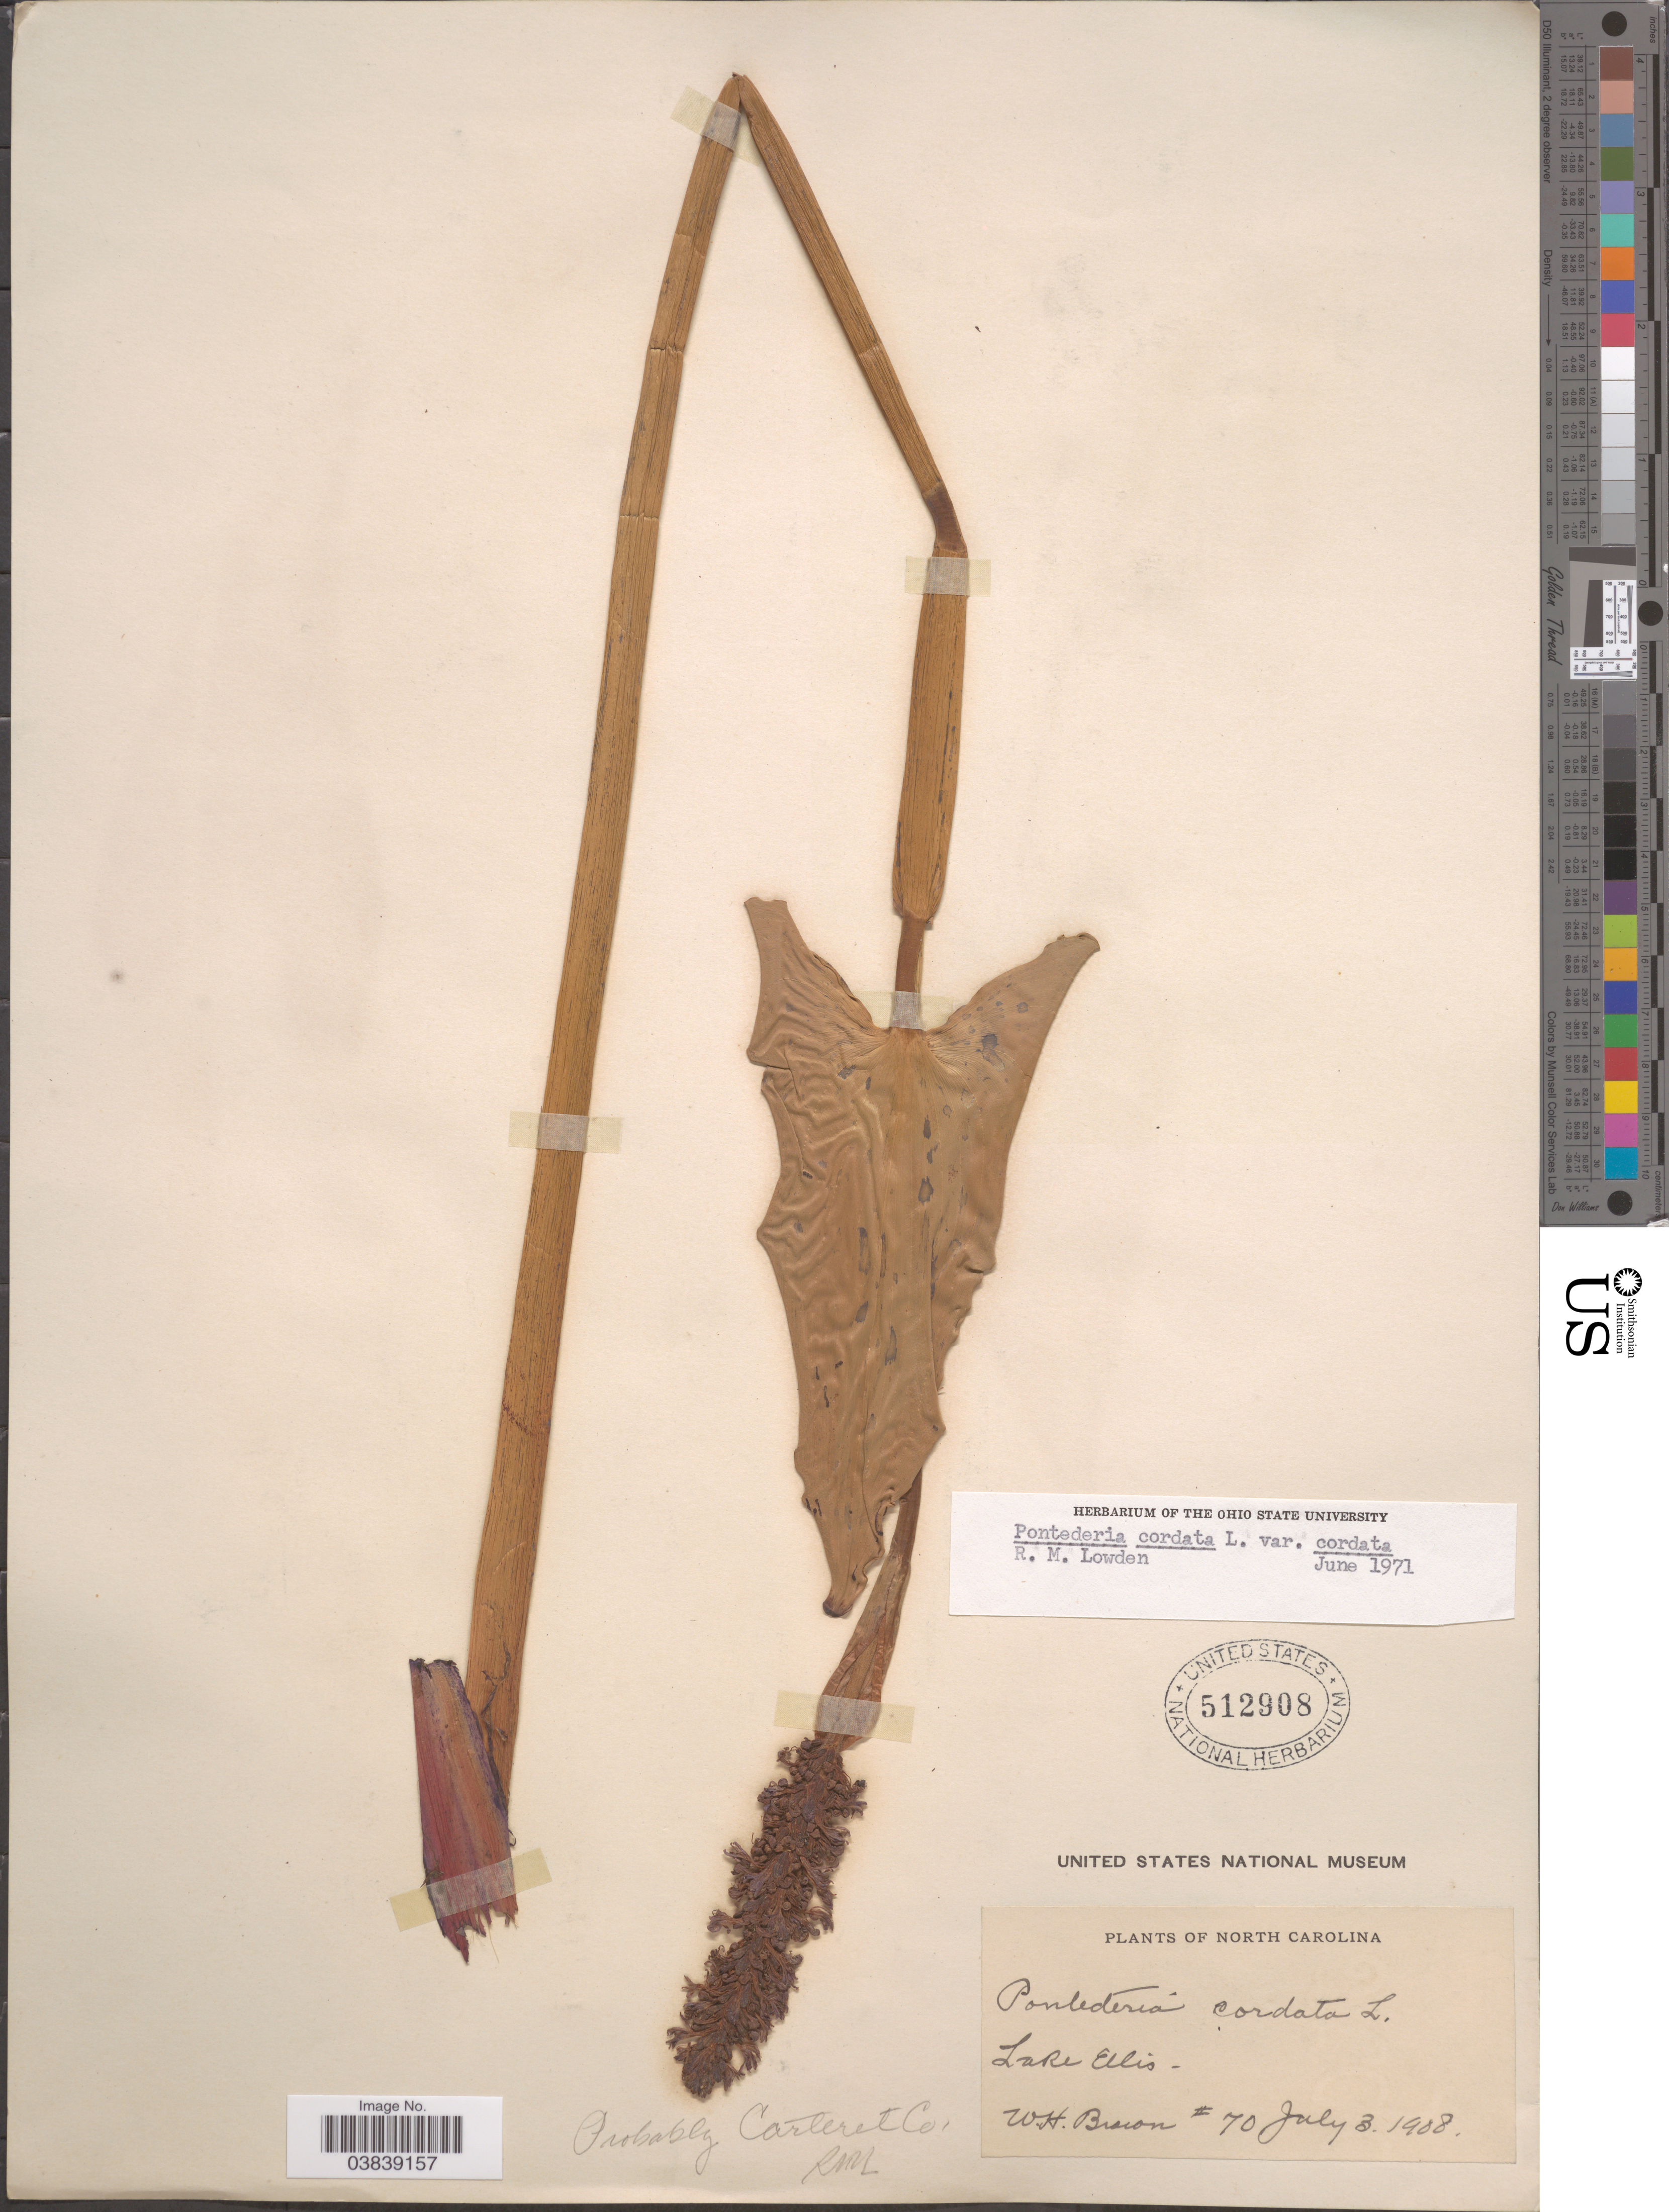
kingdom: Plantae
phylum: Tracheophyta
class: Liliopsida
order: Commelinales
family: Pontederiaceae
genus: Pontederia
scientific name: Pontederia cordata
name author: L.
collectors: W. H. Brown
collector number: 70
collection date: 1908-07-03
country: United States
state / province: North Carolina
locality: Lake Ellis. Carteret Co.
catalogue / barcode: US 512908